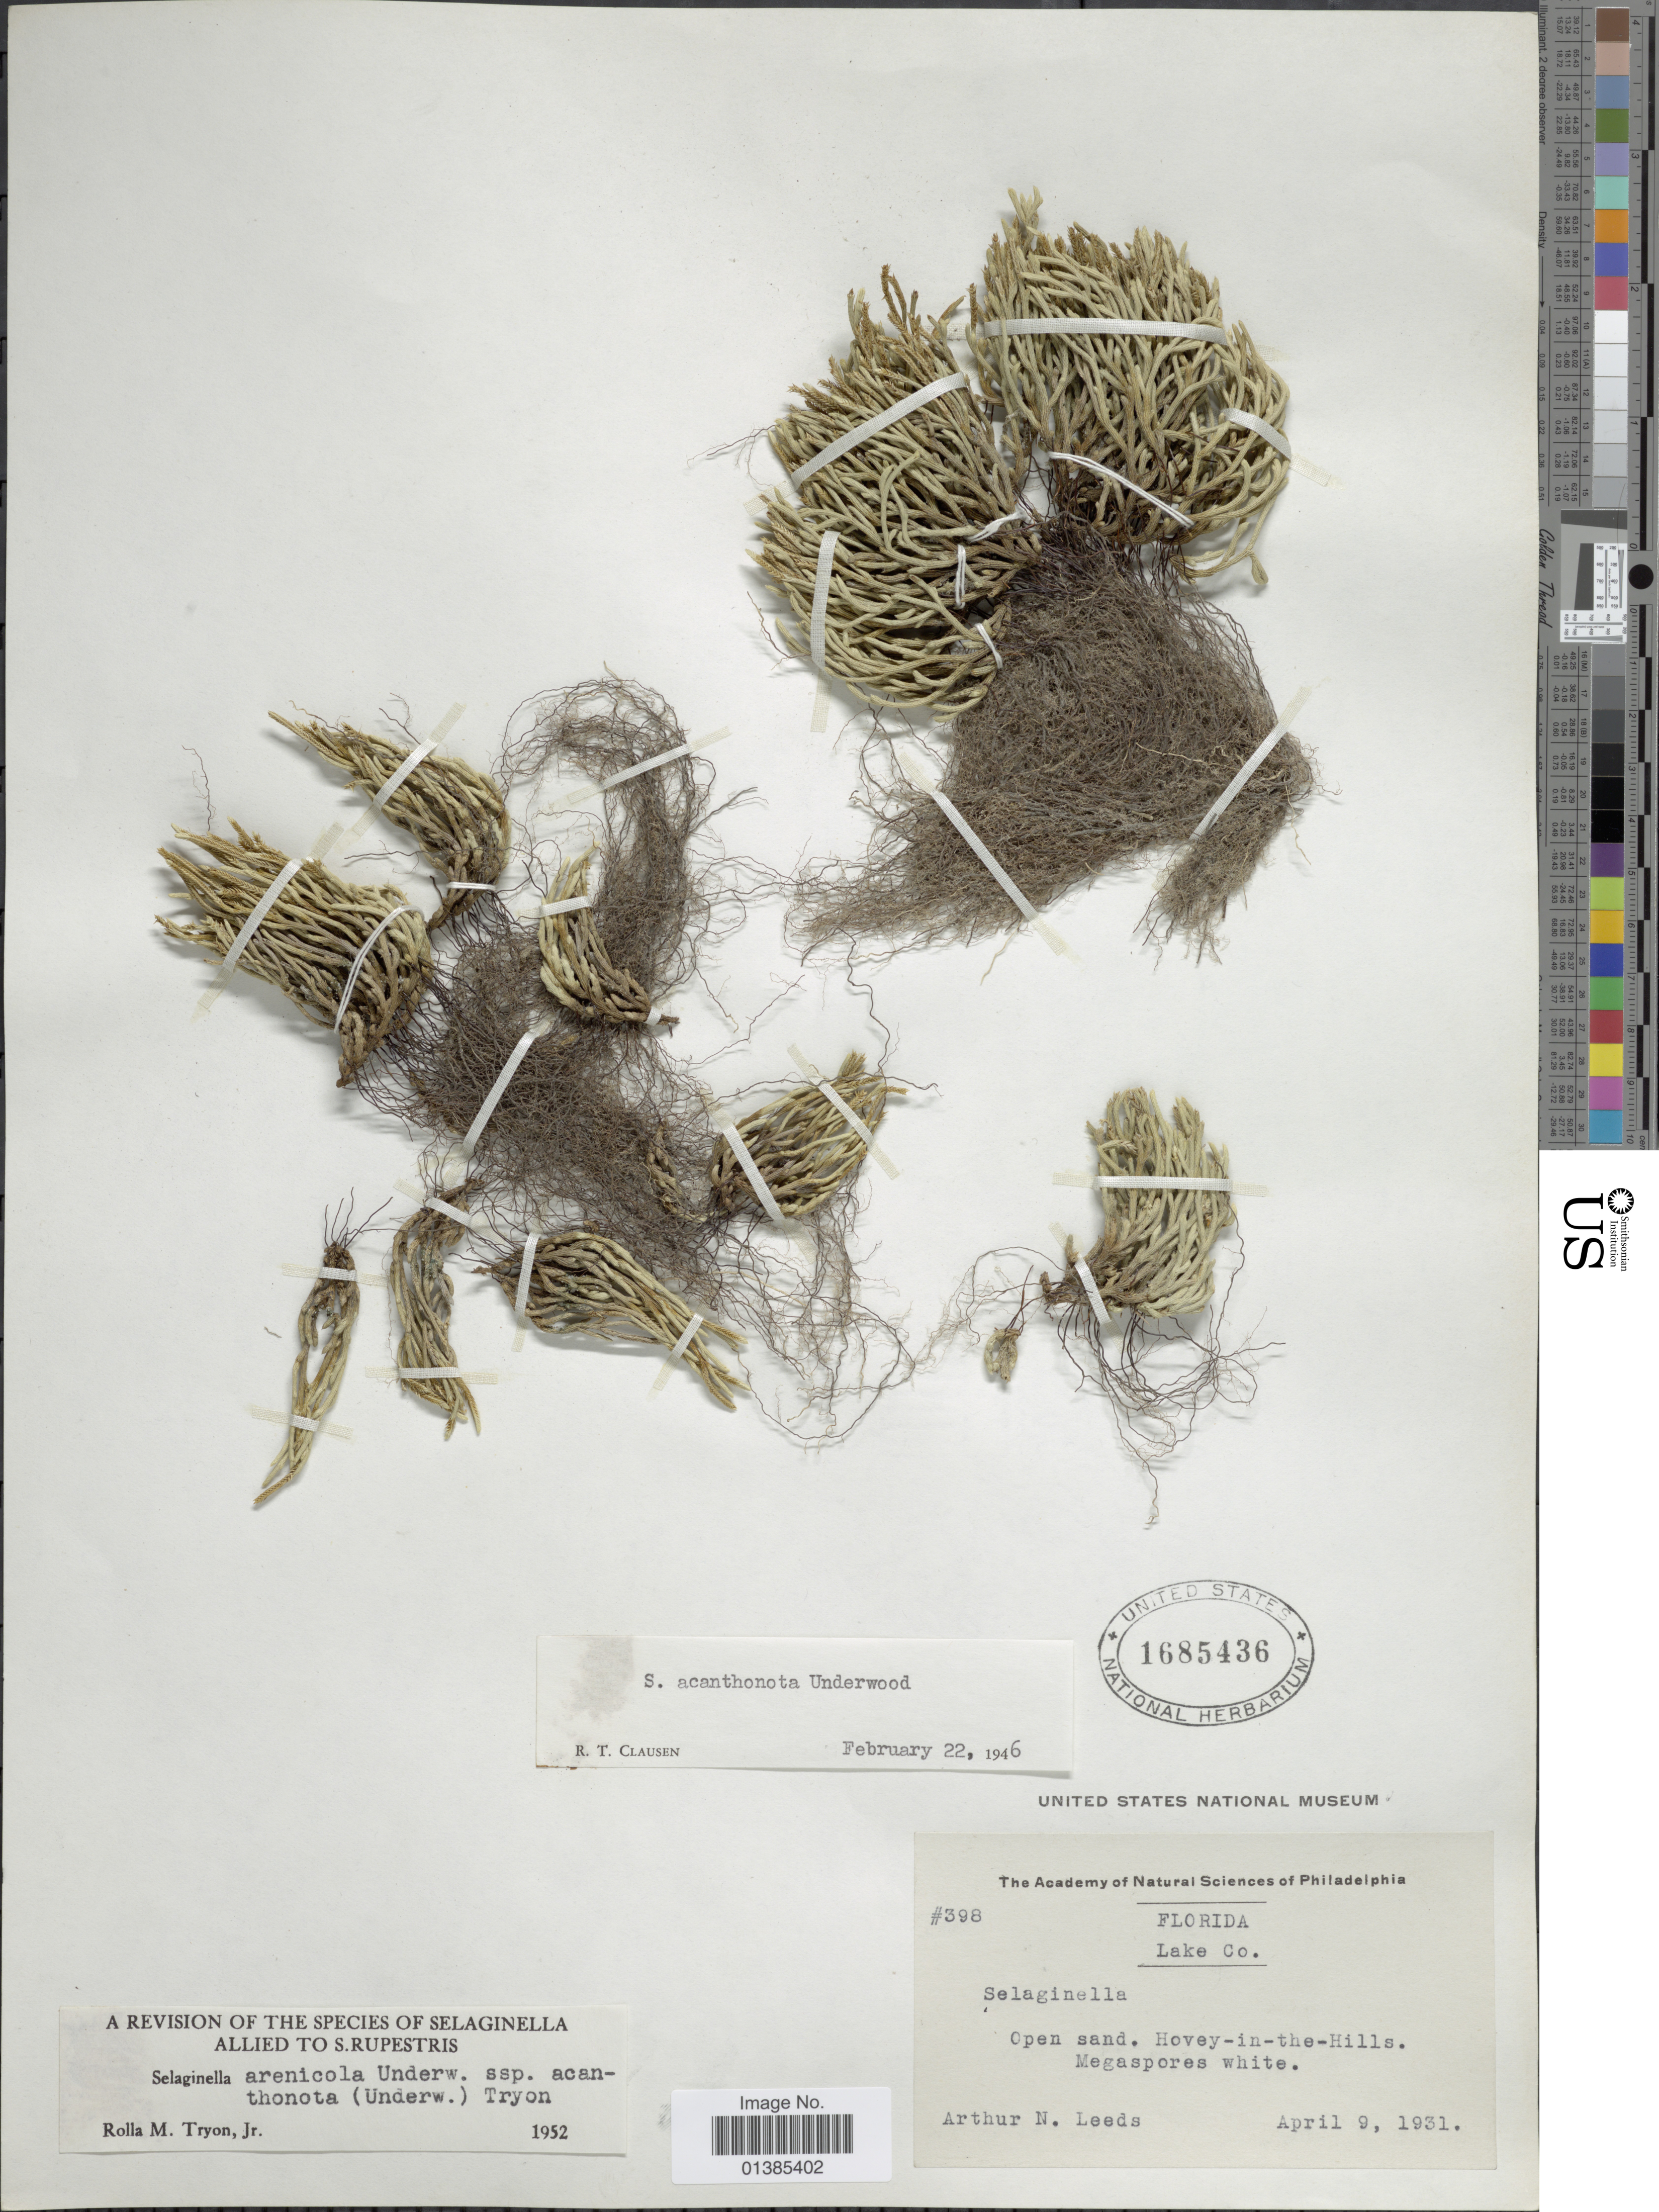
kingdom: Plantae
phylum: Tracheophyta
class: Lycopodiopsida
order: Selaginellales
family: Selaginellaceae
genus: Selaginella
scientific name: Selaginella arenicola subsp. acanthonota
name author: (Underw.) R.M. Tryon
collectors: A. N. Leeds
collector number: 398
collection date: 1931-04-09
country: United States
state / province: Florida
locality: Lake Co. Hovey-in-the-Hills.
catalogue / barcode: US 1685436